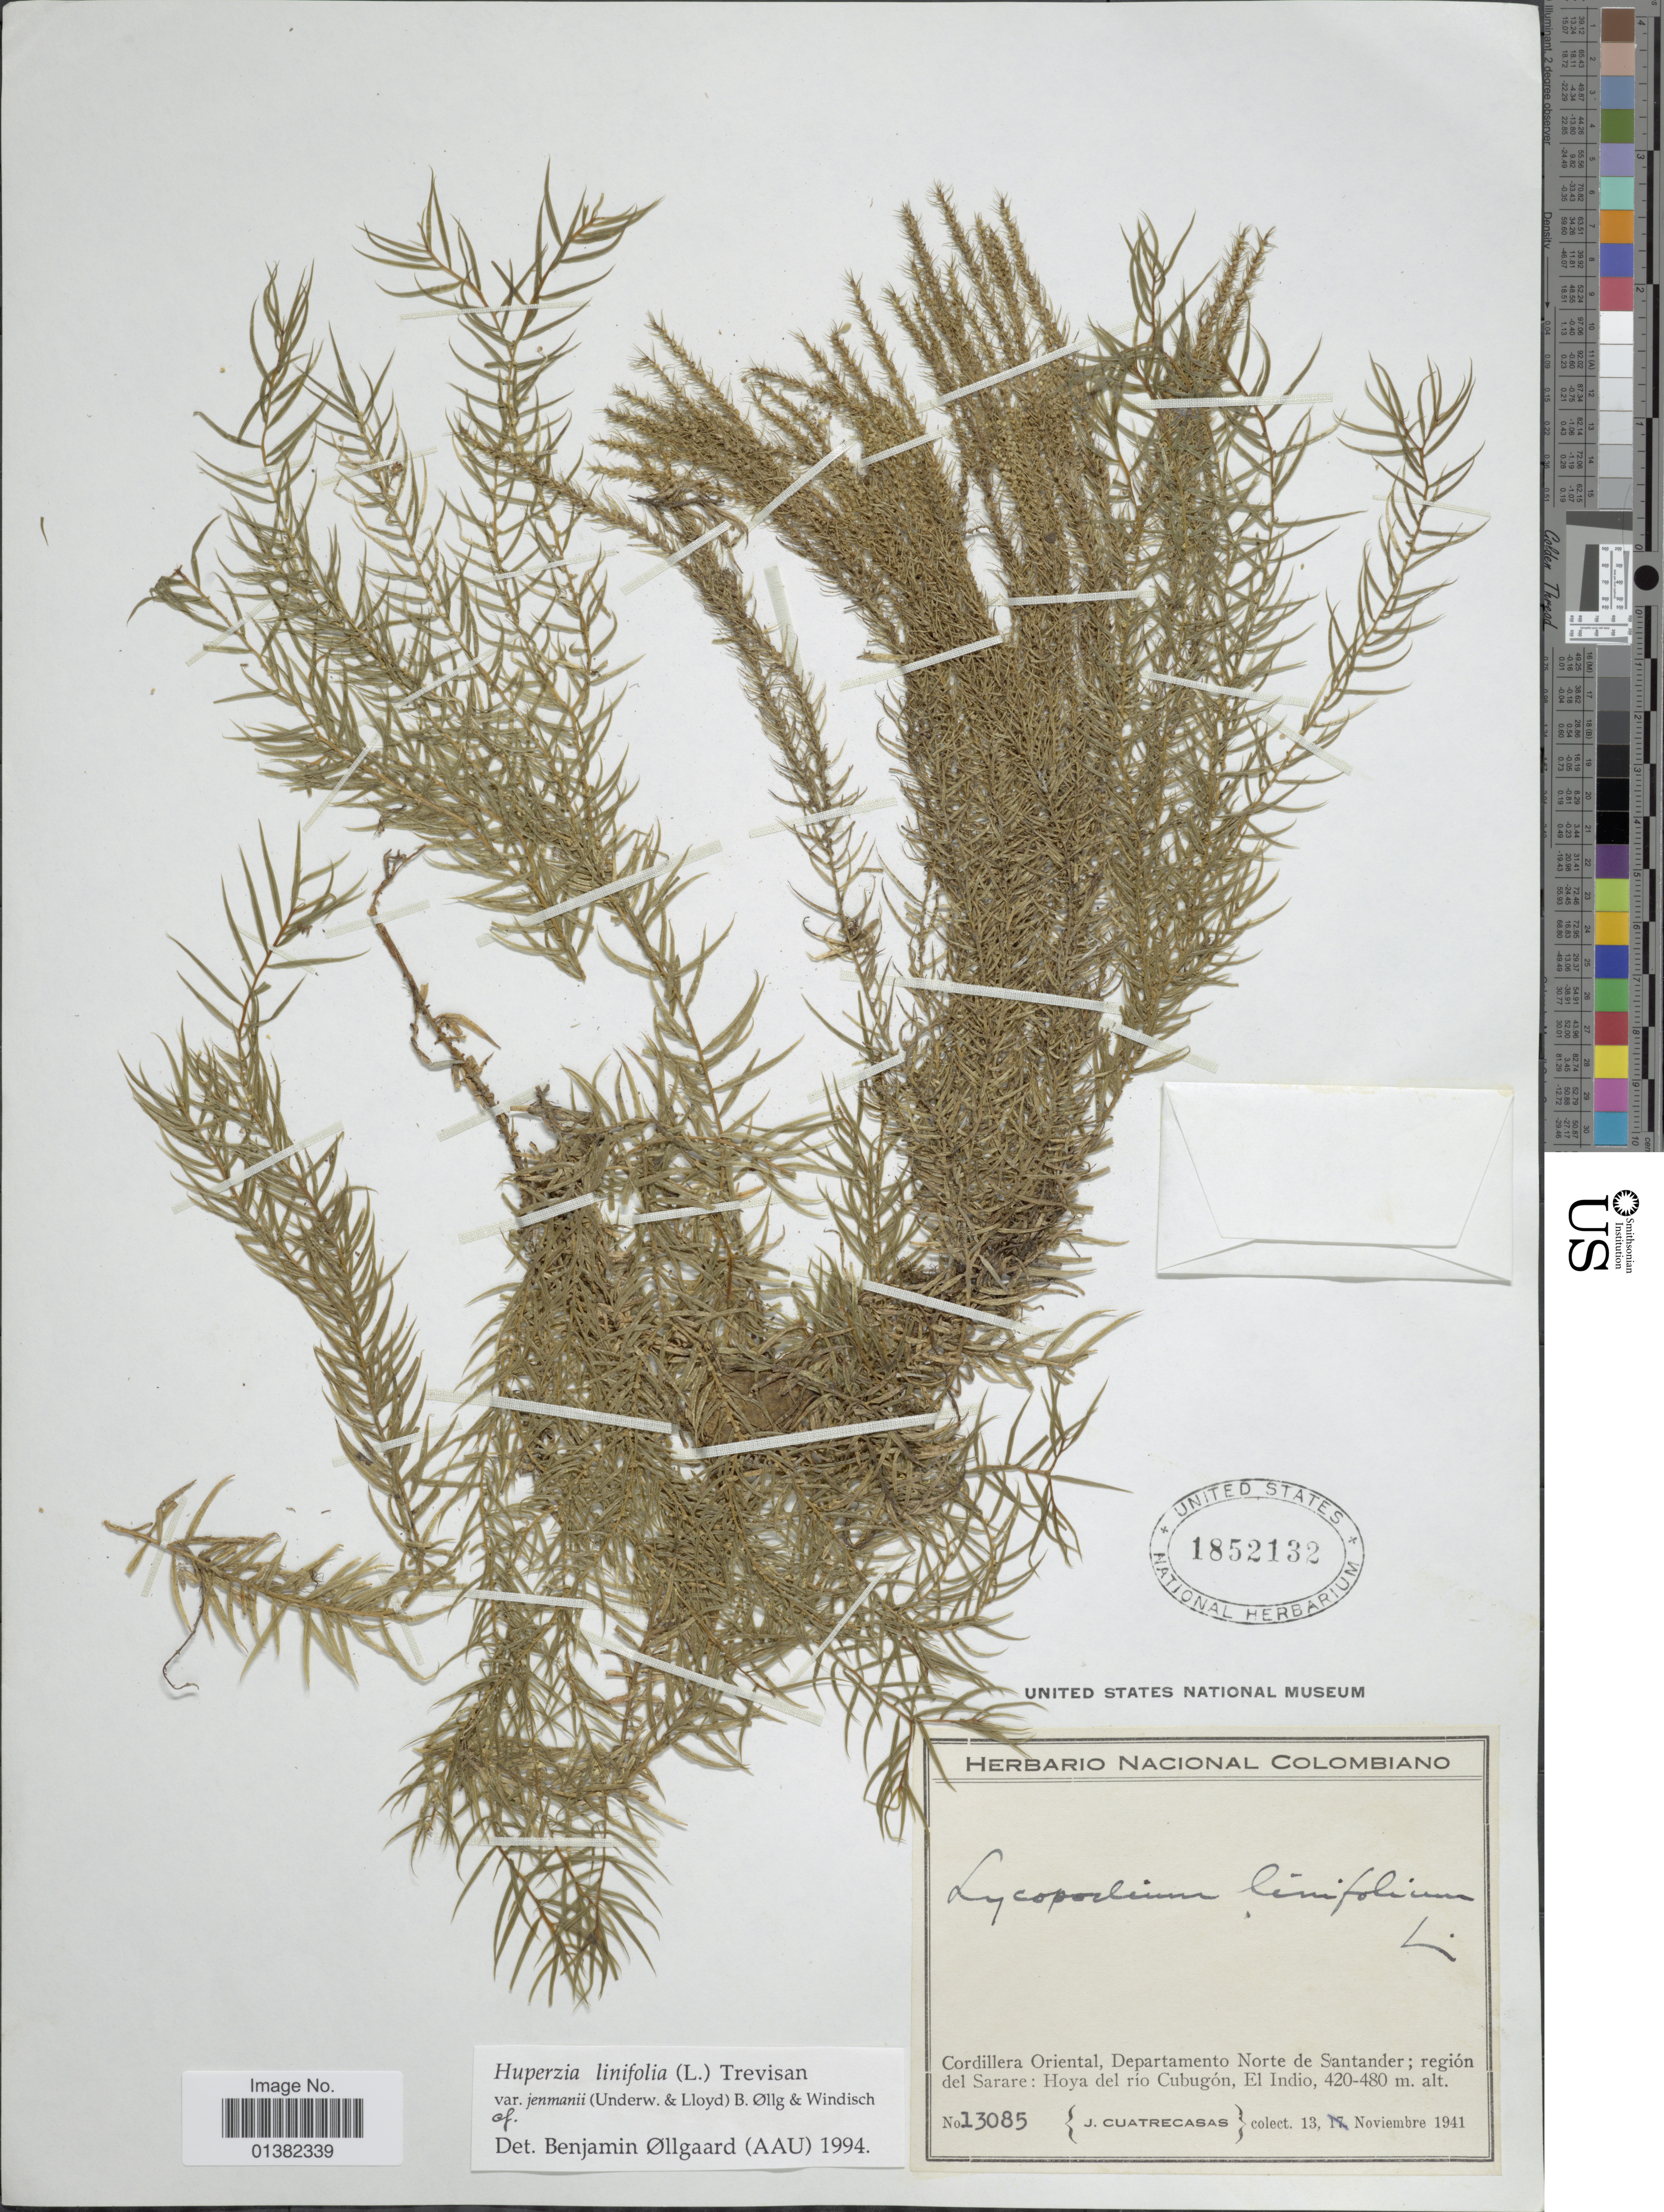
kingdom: Plantae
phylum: Tracheophyta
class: Lycopodiopsida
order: Lycopodiales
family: Lycopodiaceae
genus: Phlegmariurus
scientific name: Phlegmariurus linifolius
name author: (L.) B. Øllg.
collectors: J. Cuatrecasas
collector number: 13085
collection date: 1941-11-13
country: Colombia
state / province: Norte de Santander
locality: Cordillera Oriental, región del Sarare: Hoya del río Cubugón, El Indio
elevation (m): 420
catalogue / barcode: US 1852132